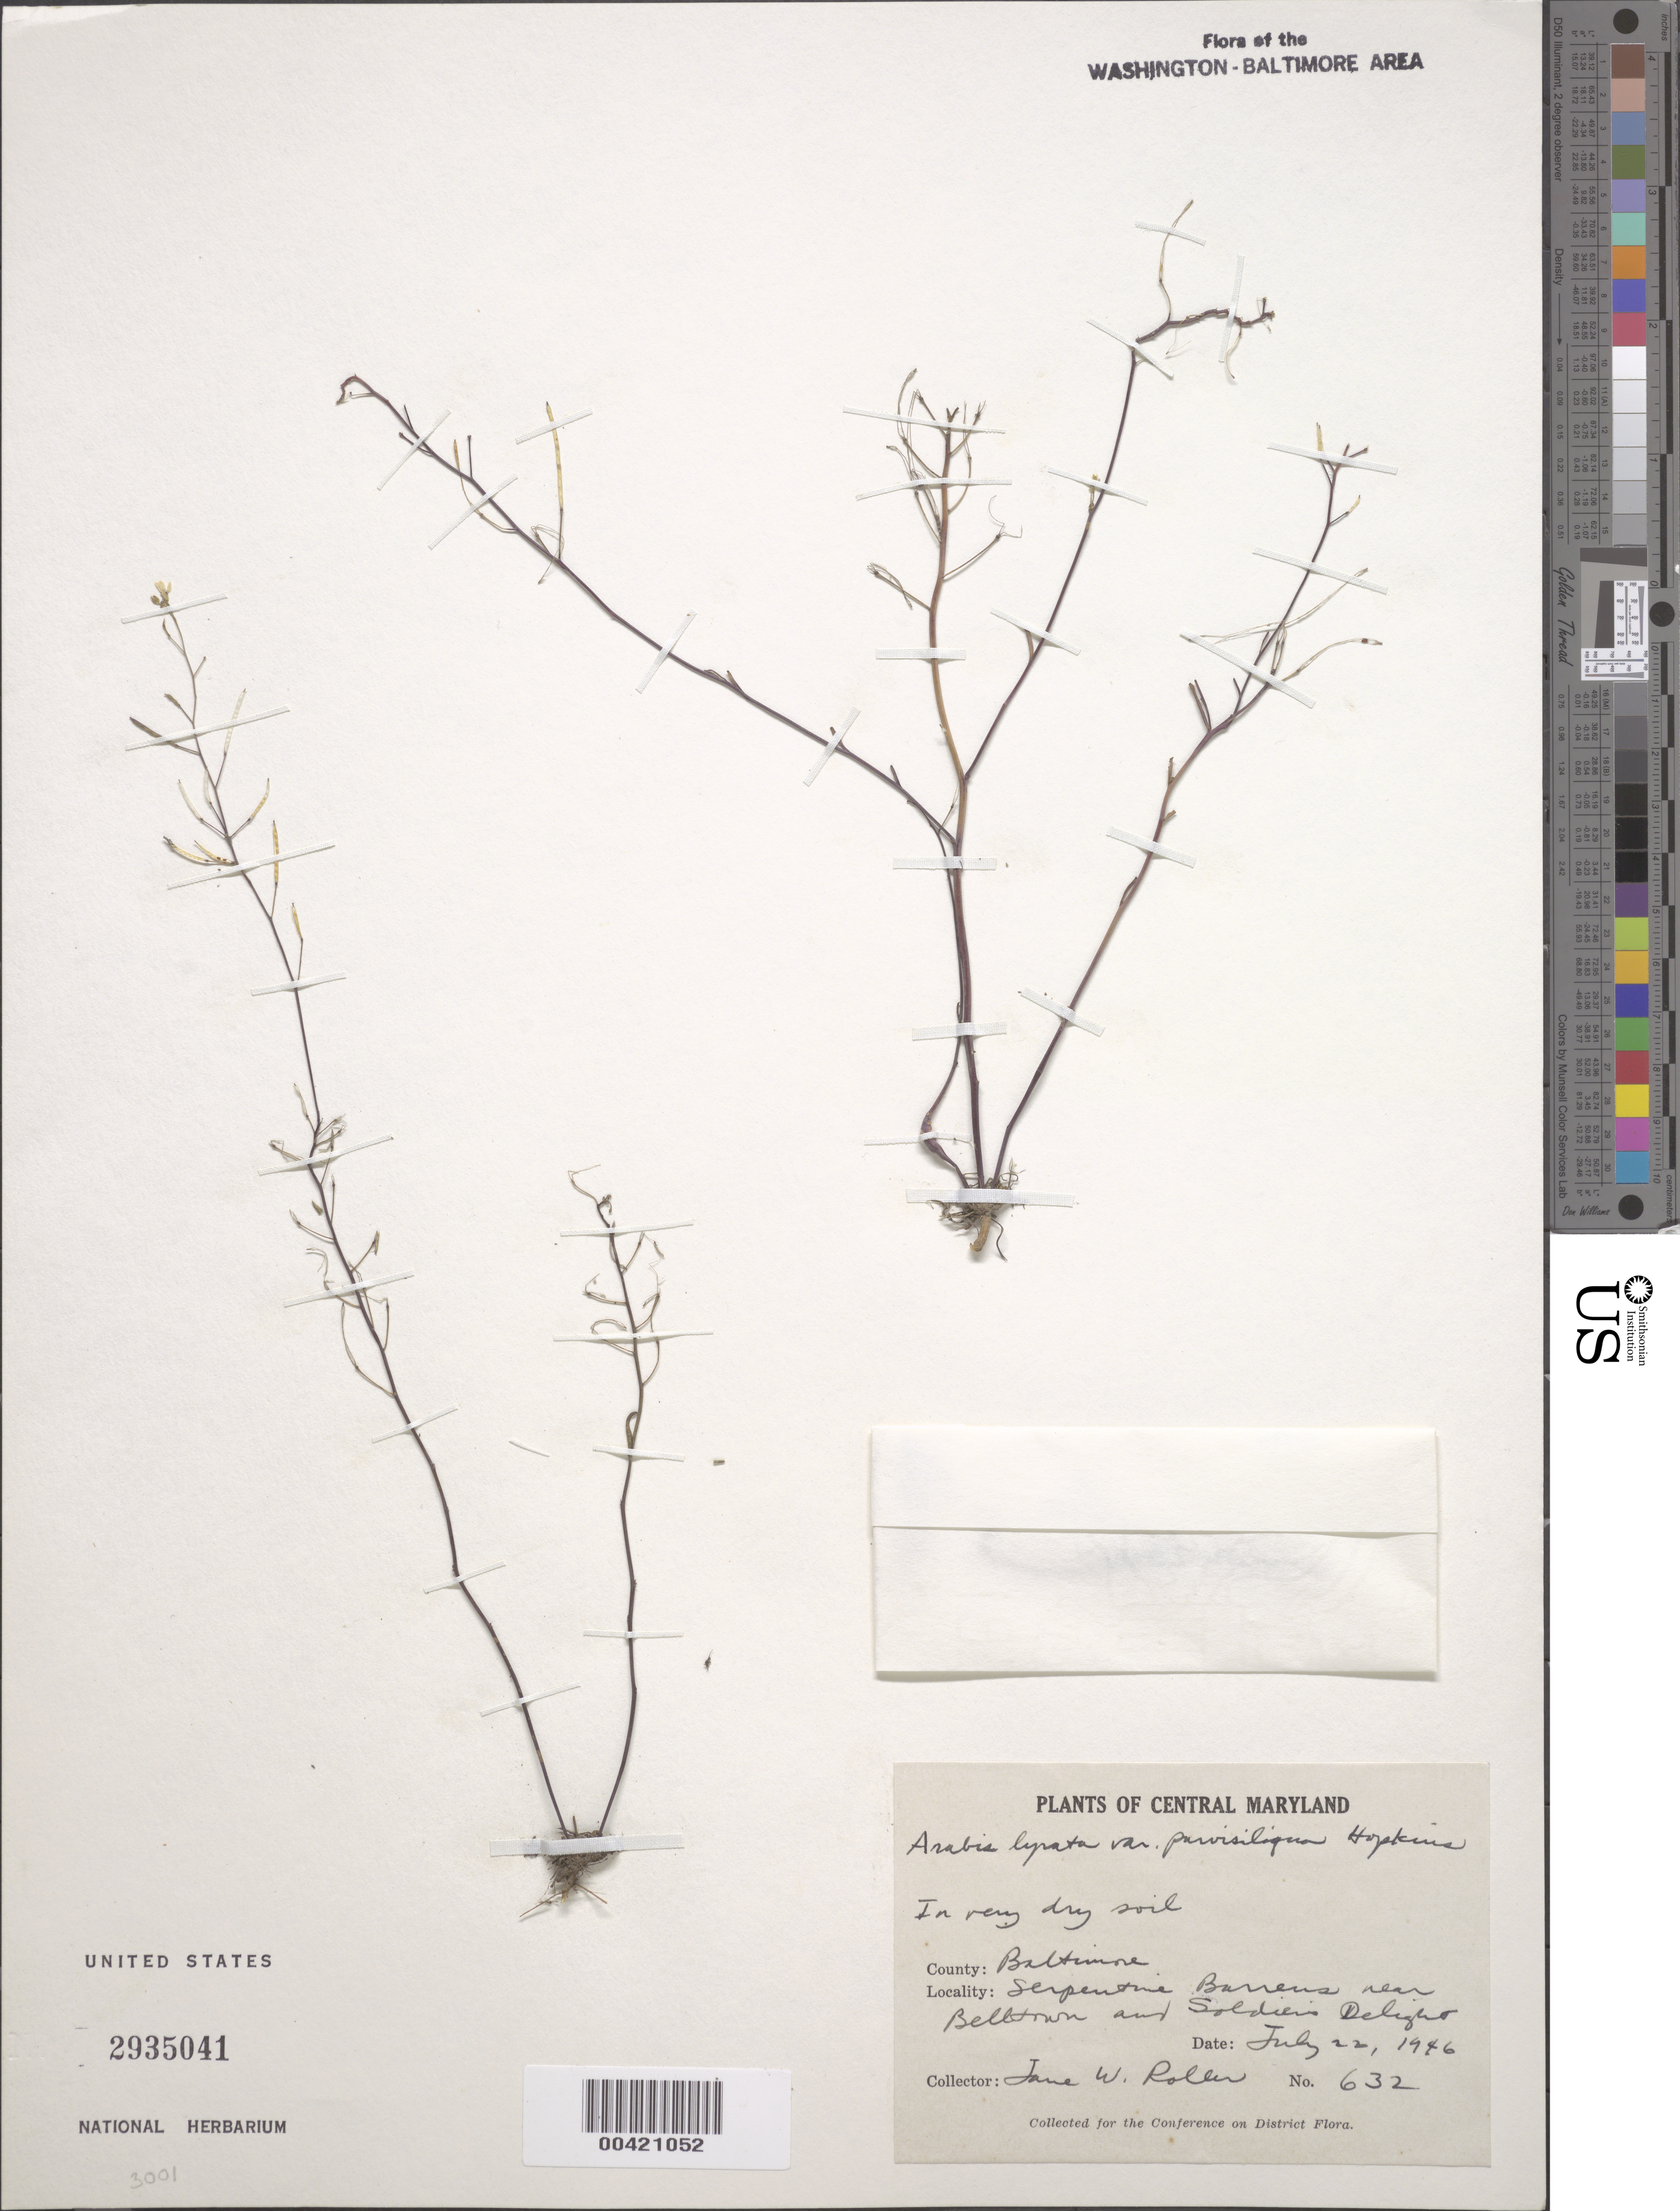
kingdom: Plantae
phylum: Tracheophyta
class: Magnoliopsida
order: Brassicales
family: Brassicaceae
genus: Arabidopsis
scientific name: Arabidopsis lyrata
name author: (L.) O'Kane & Al-Shehbaz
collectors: J. W. Roller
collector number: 632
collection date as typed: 22 Jul 1946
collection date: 1946-07-22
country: United States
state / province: Maryland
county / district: Baltimore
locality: Serpentine barrens, near Belltown and Soldiers Delight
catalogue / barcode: US 2935041